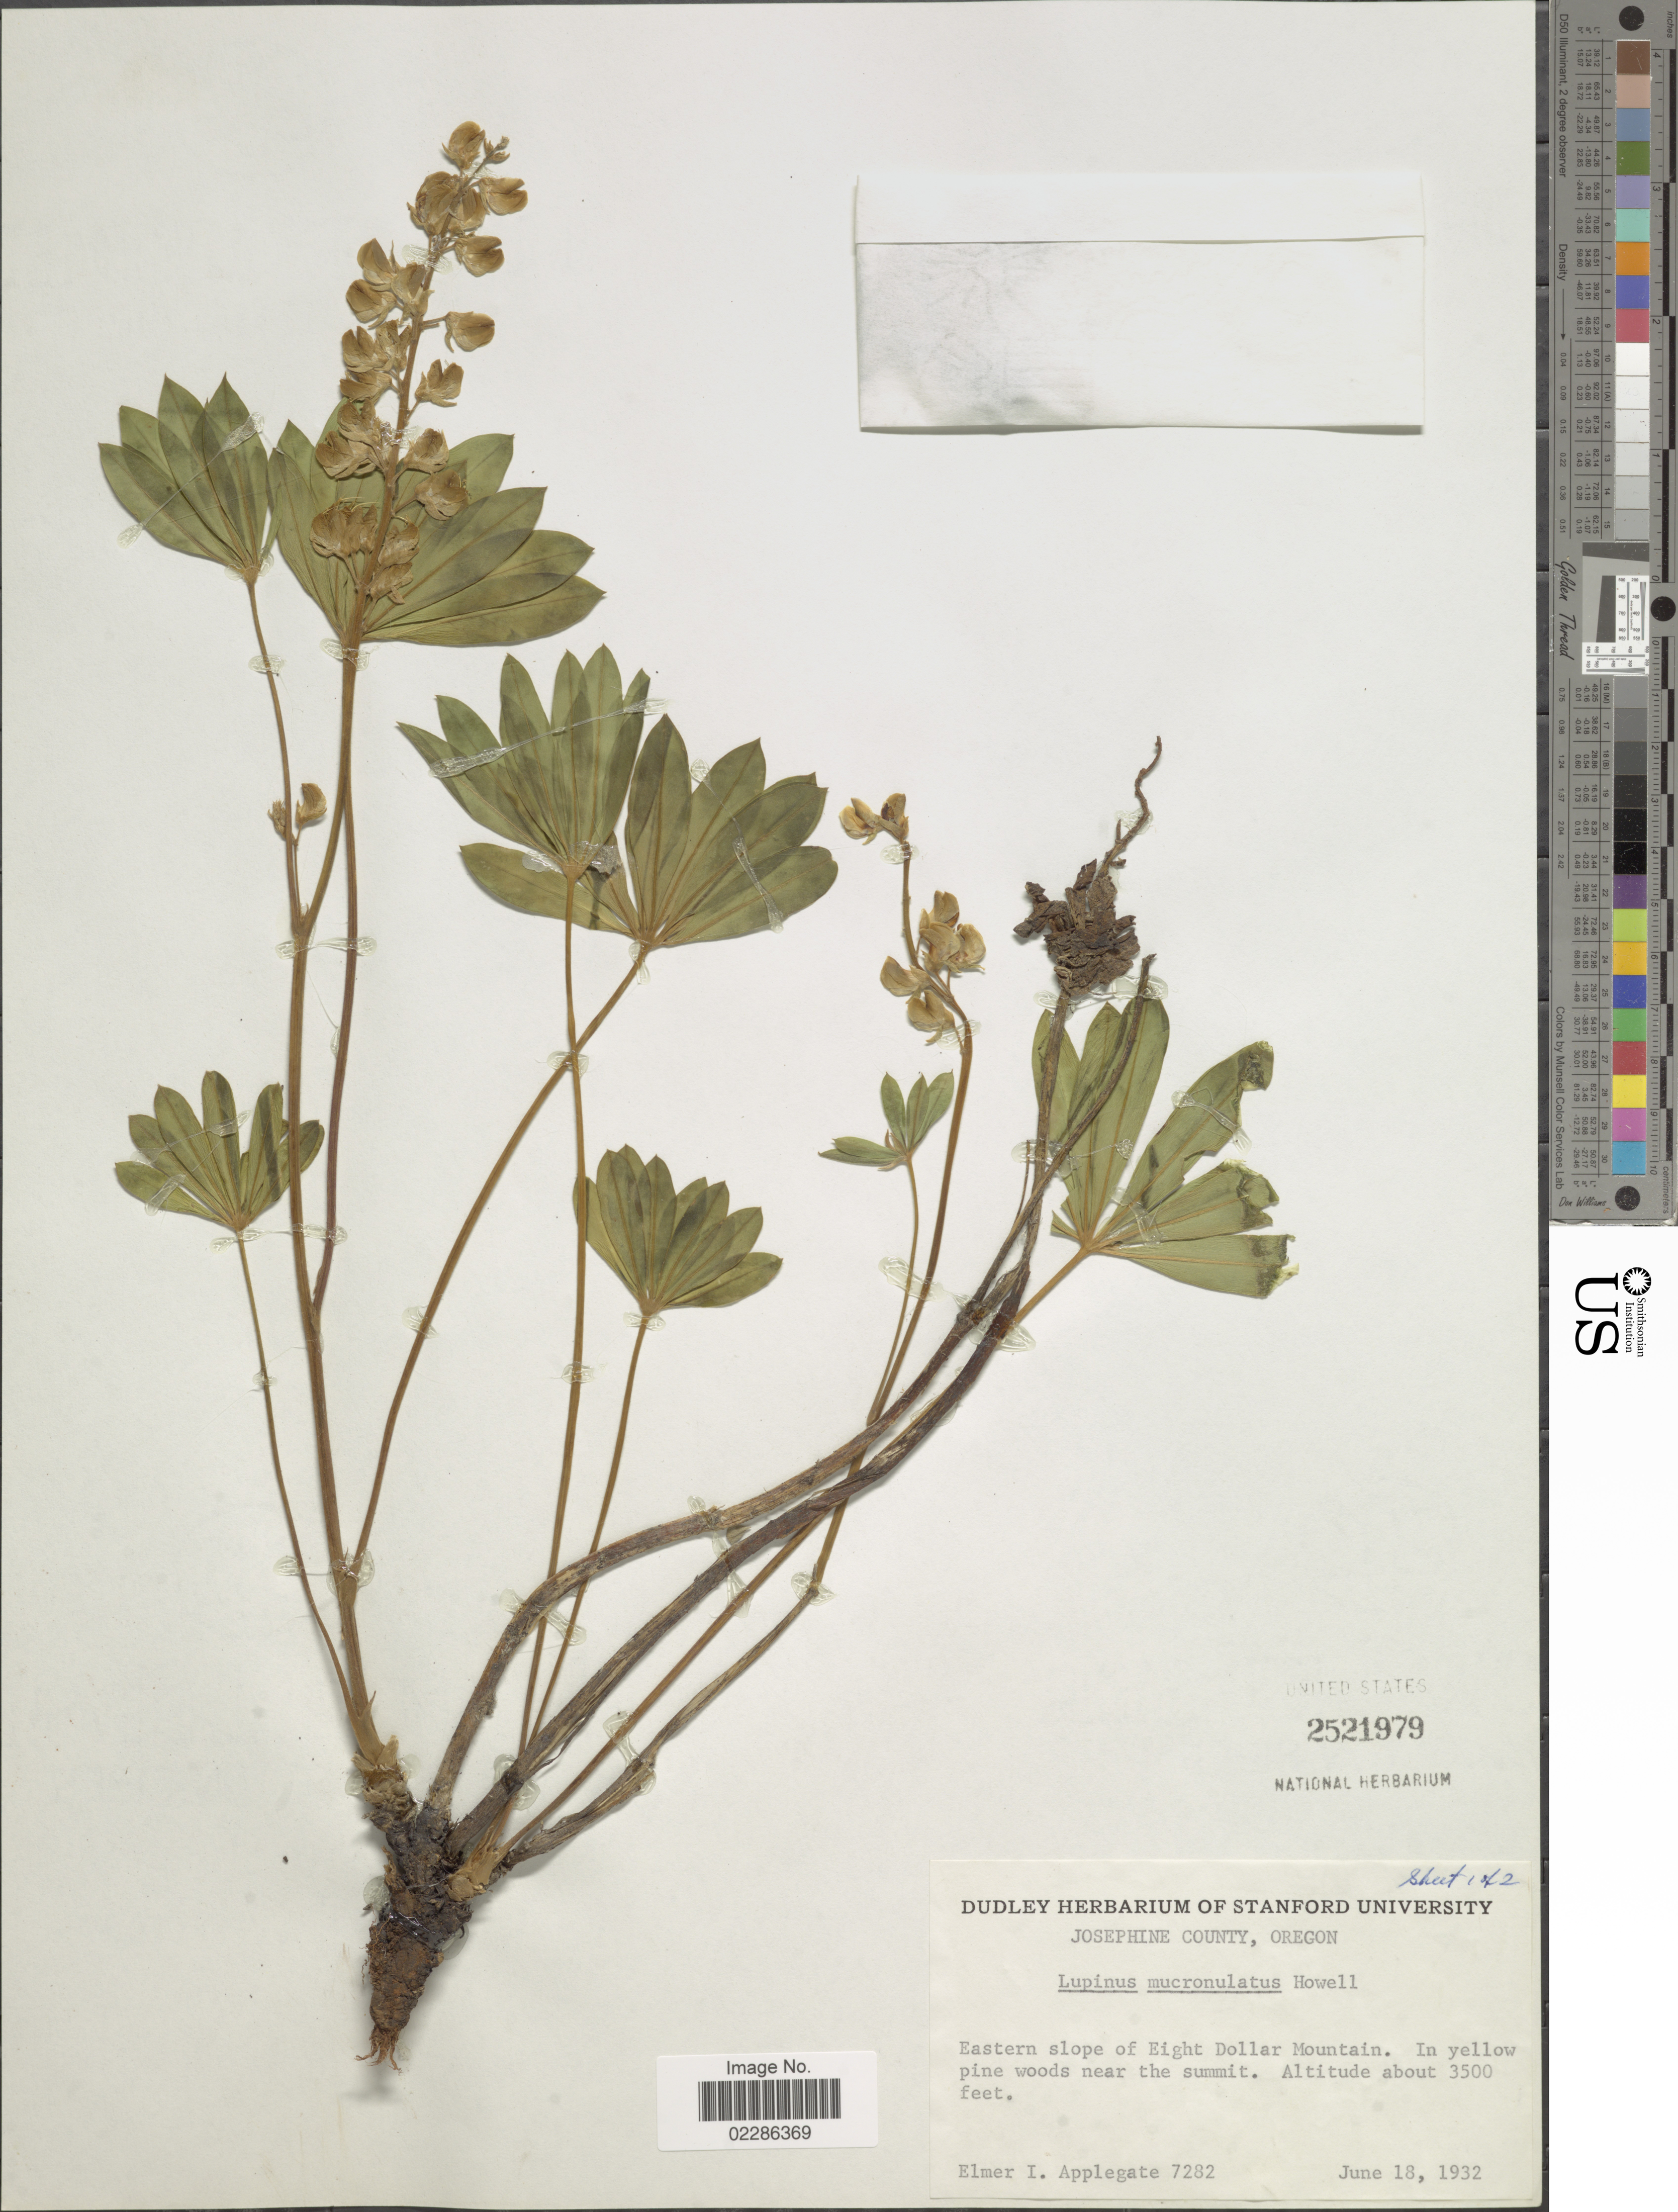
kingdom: Plantae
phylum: Tracheophyta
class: Magnoliopsida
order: Fabales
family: Fabaceae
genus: Lupinus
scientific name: Lupinus mucronulatus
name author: Howell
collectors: E. I. Applegate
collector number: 7282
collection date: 1932-06-18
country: United States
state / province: Oregon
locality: Josphine County, Eastern slope of Eight Dollar Mountain. In yellow pine woods near the summit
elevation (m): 1067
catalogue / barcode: US 2521979